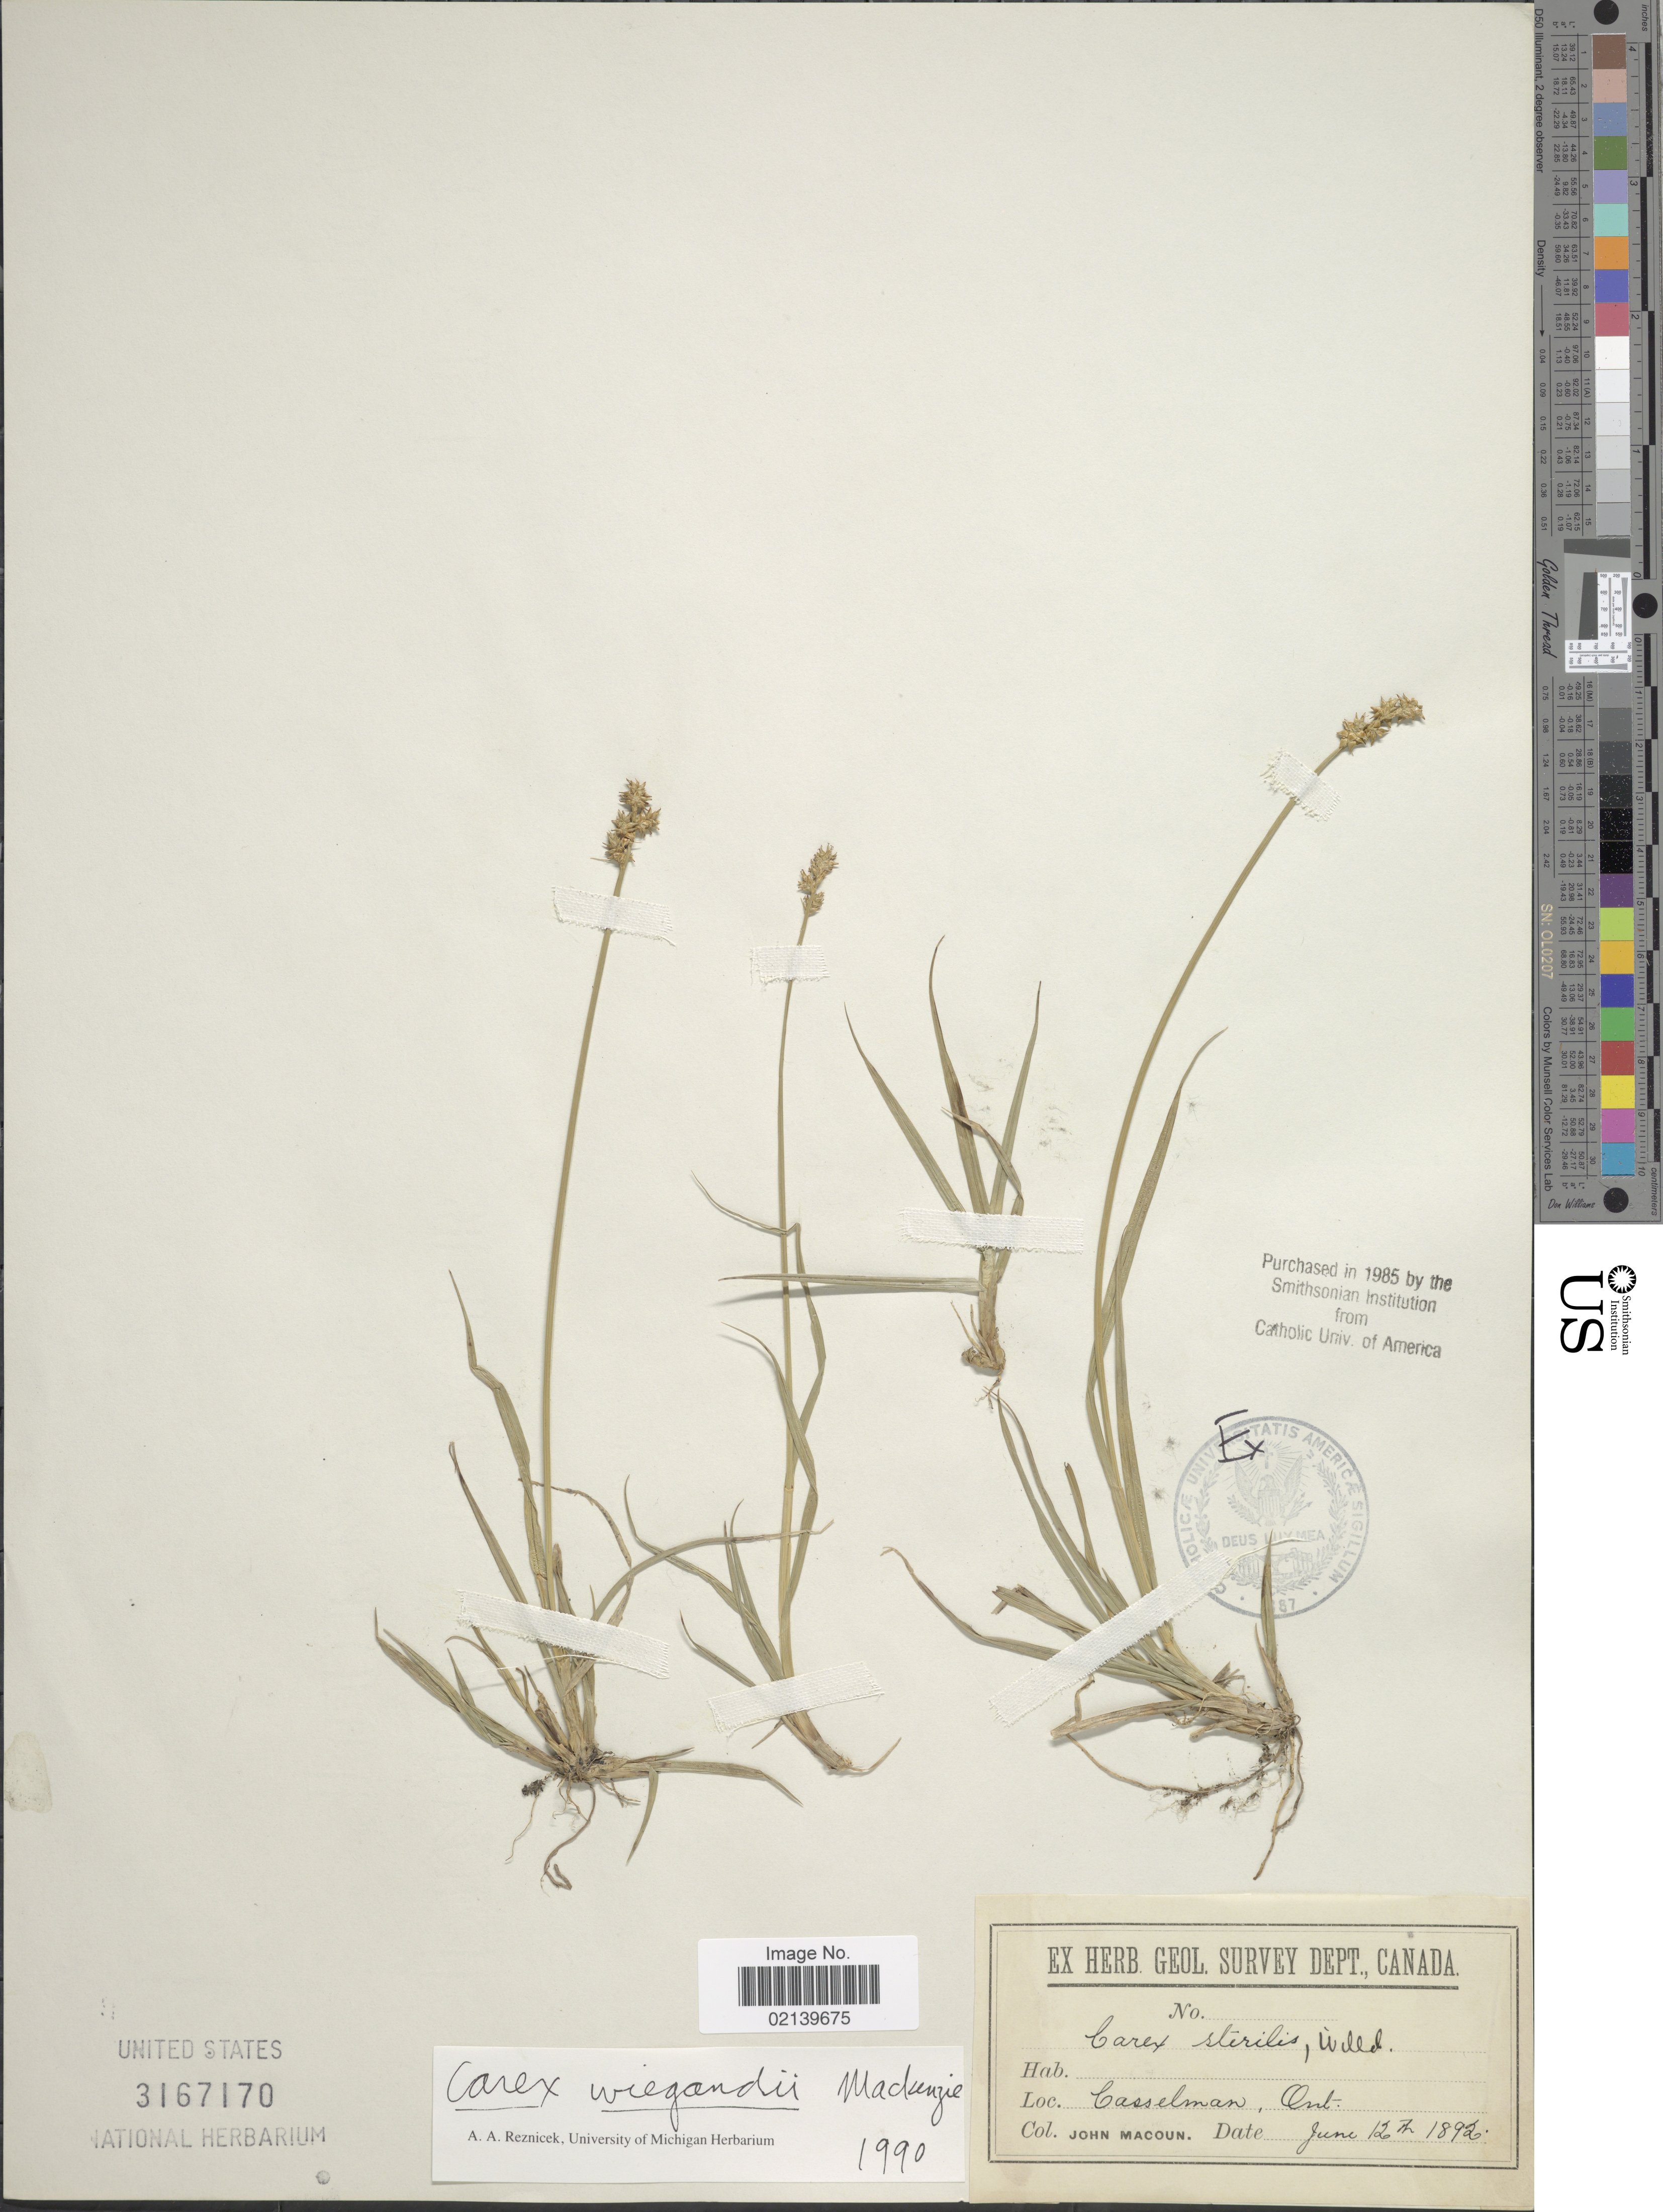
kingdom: Plantae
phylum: Tracheophyta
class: Liliopsida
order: Poales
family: Cyperaceae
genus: Carex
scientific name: Carex wiegandii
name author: Mack.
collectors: J. Macoun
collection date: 1892-06-12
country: Canada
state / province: Ontario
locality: Casselman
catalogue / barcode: US 3167170